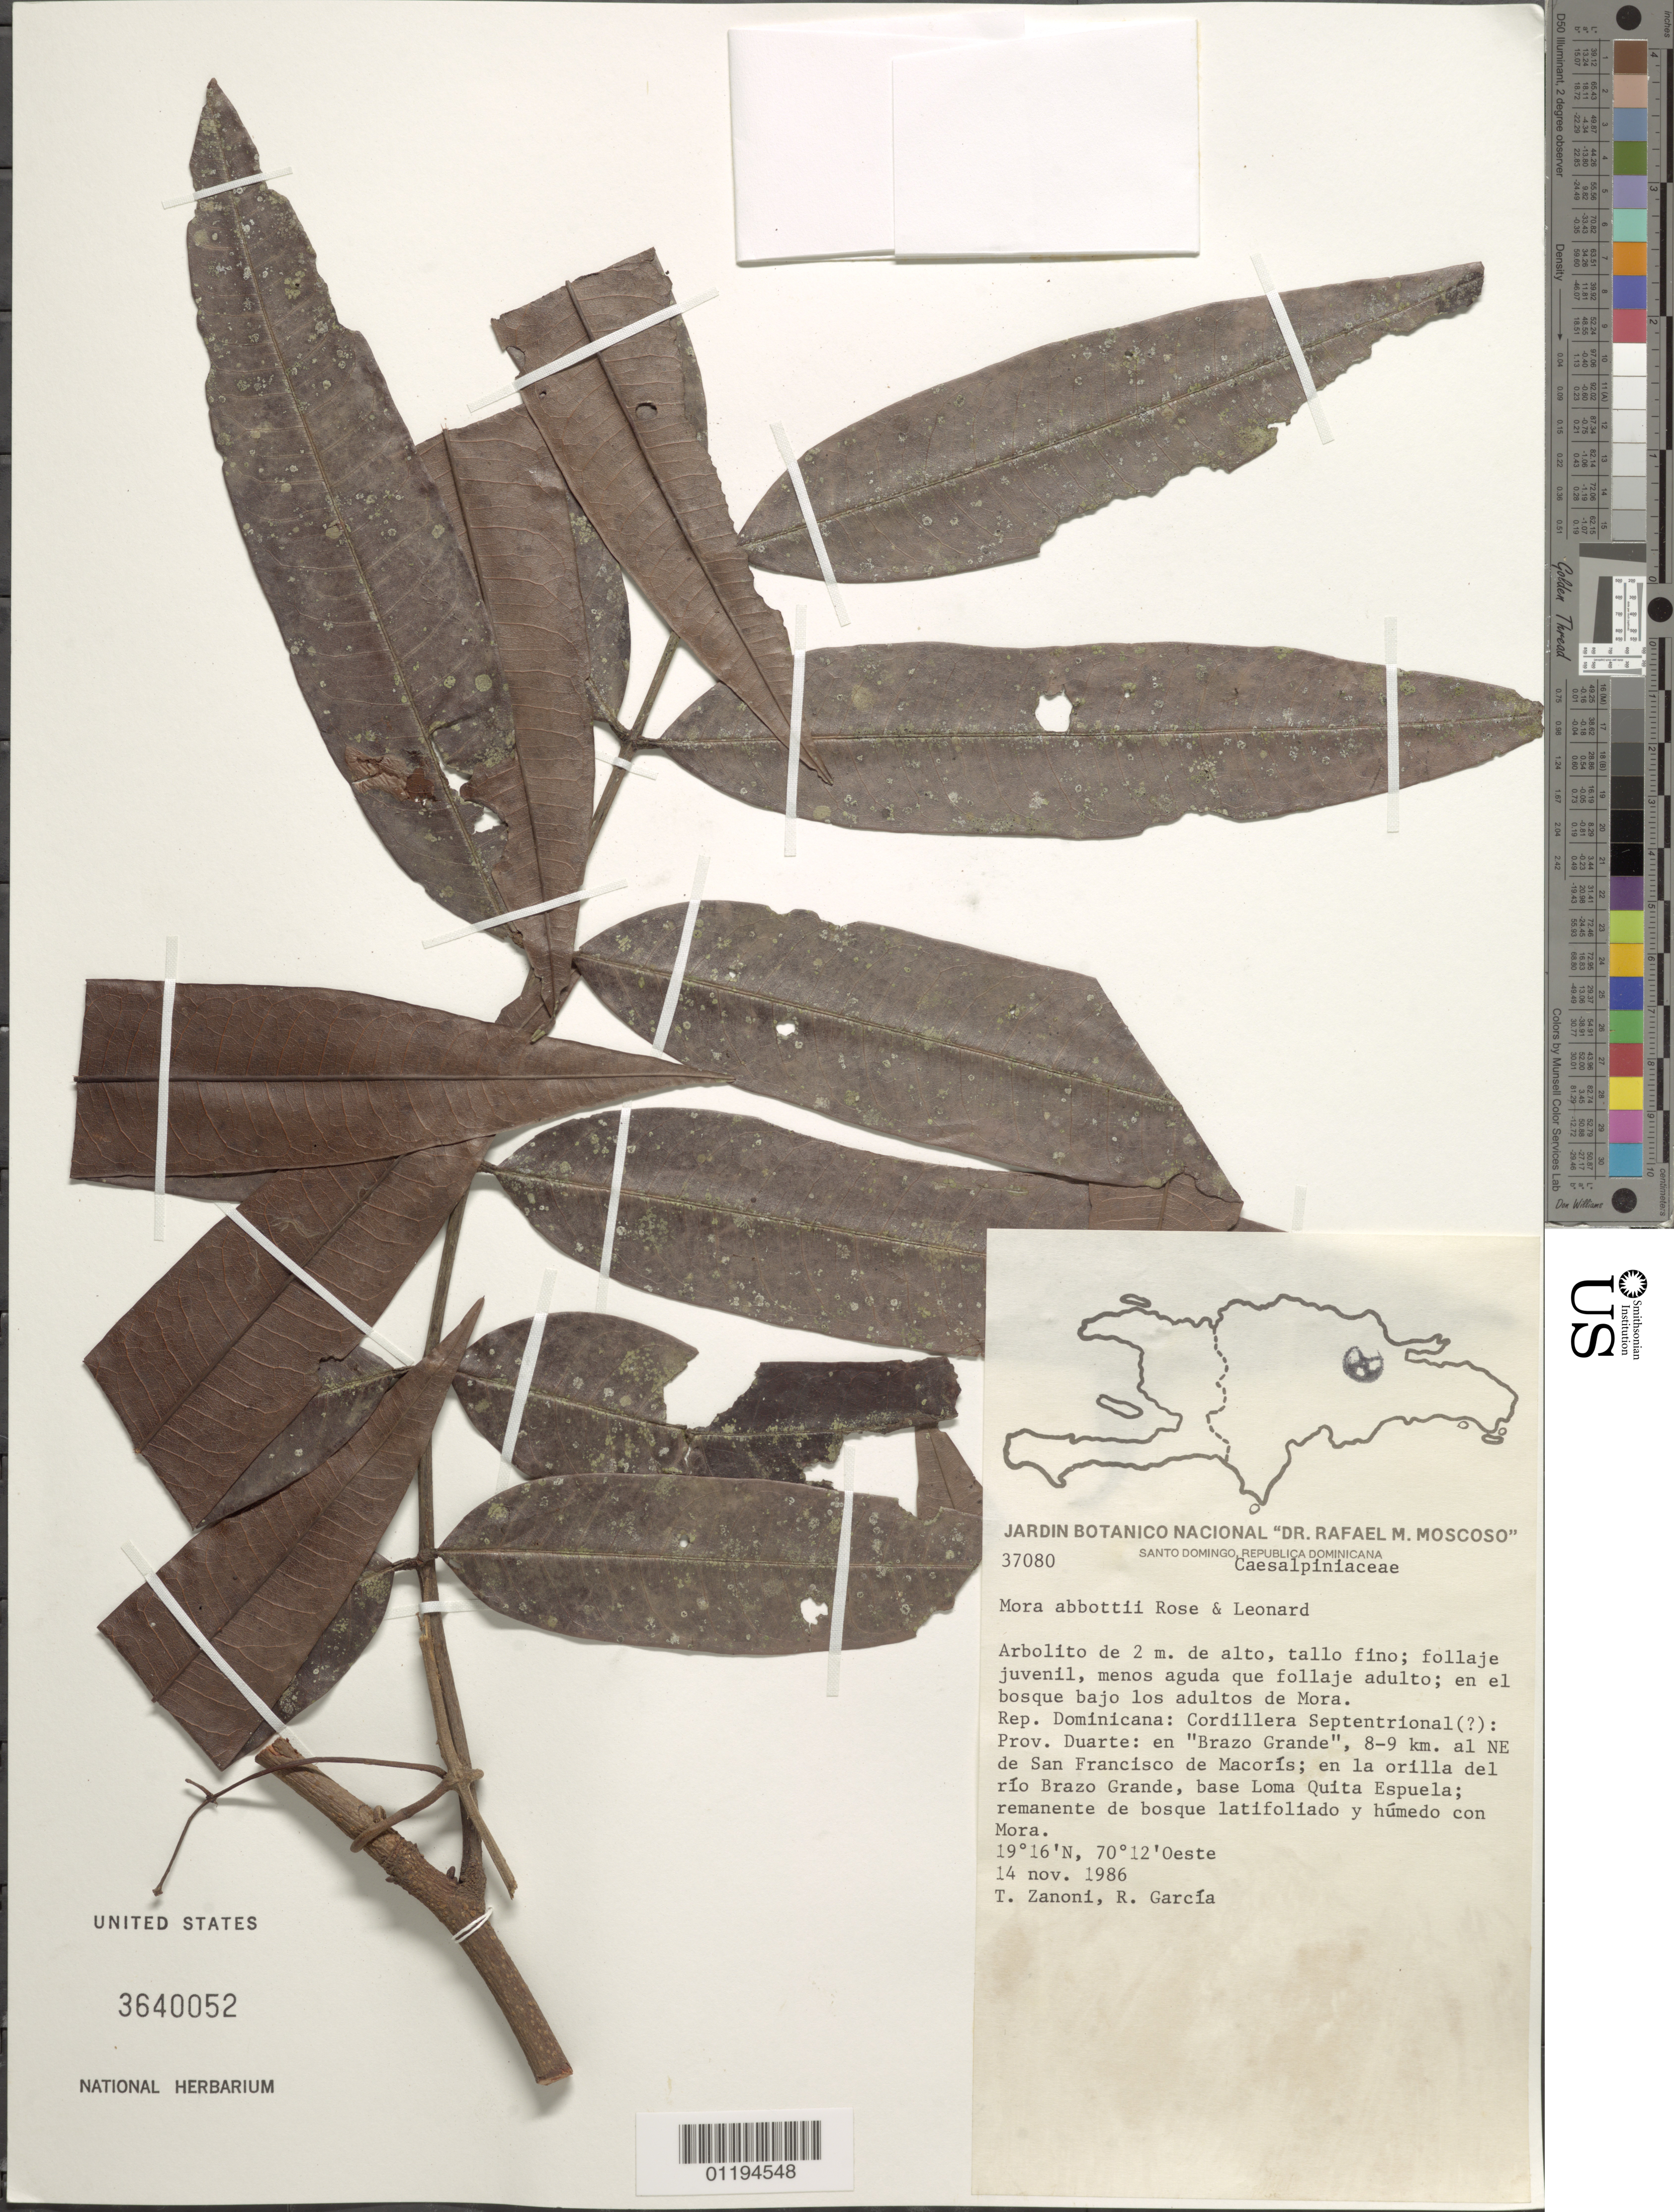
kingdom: Plantae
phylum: Tracheophyta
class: Magnoliopsida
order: Fabales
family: Fabaceae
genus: Mora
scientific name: Mora abbottii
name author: Rose & Leonard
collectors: T. A. Zanoni & R. Garcia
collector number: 37080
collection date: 1986-11-14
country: Dominican Republic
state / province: Duarte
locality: NE of San Francisco de Macoris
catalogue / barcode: US 3640052